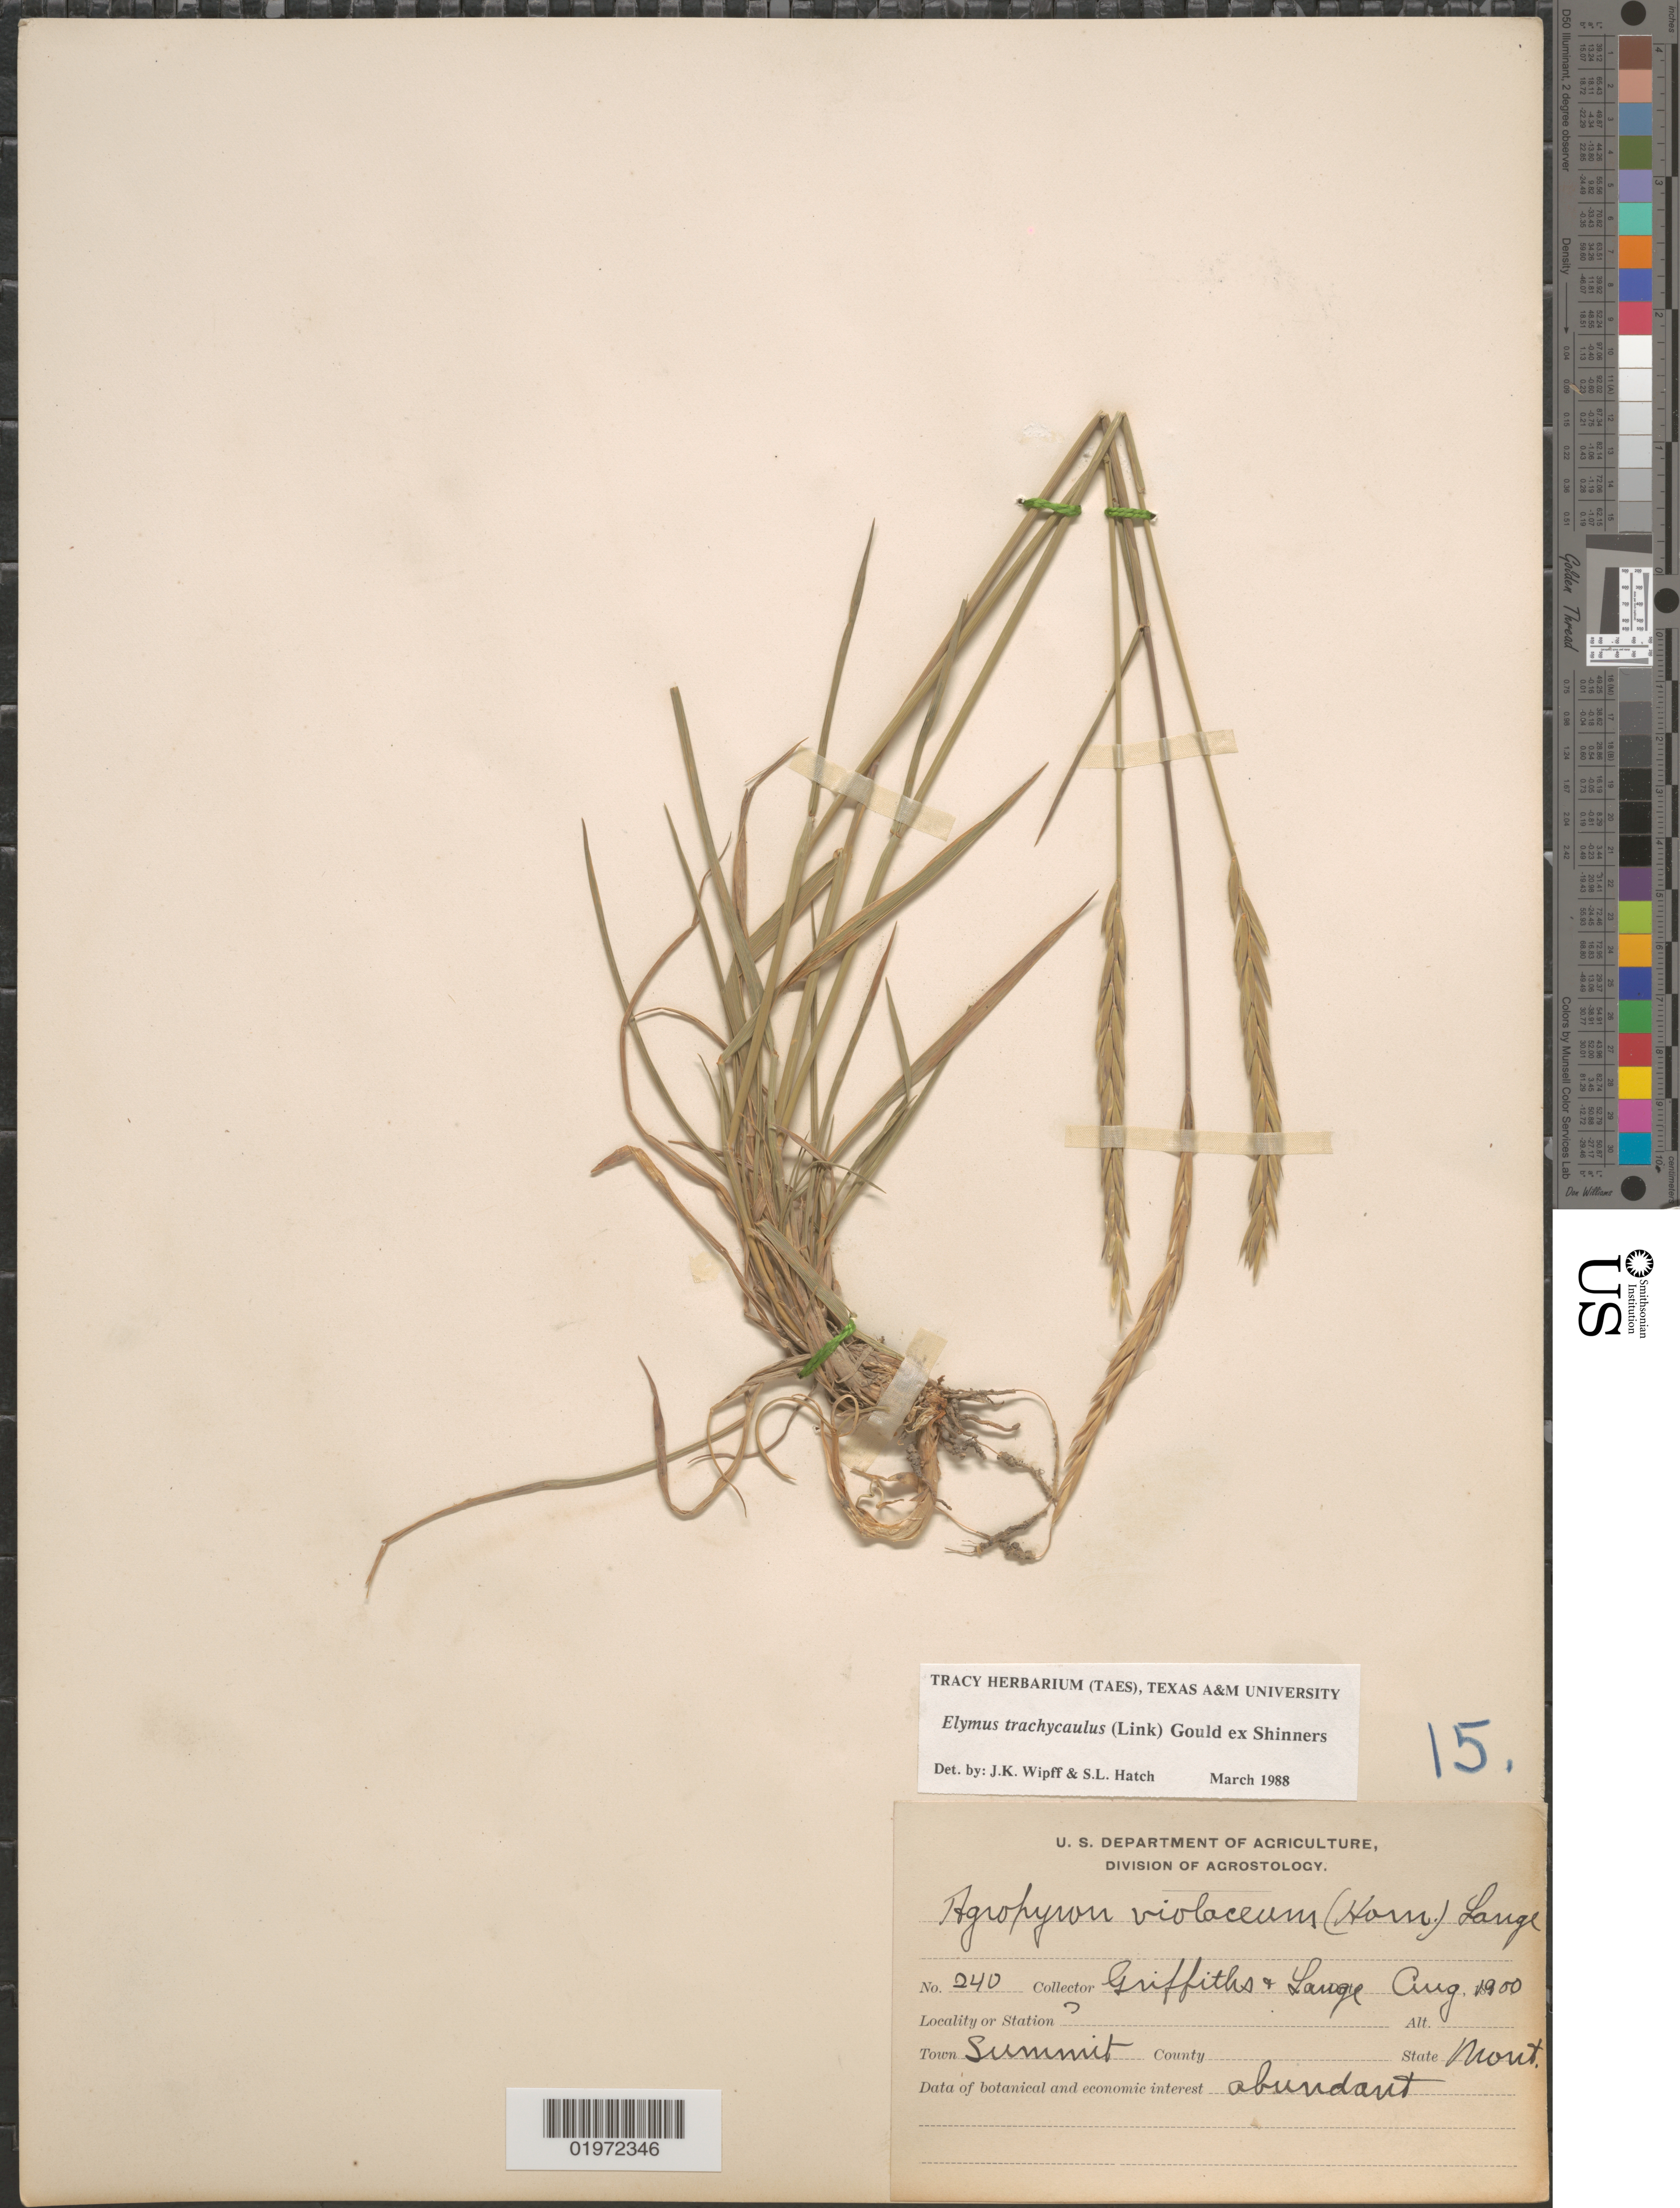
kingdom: Plantae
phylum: Tracheophyta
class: Liliopsida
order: Poales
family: Poaceae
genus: Elymus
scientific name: Elymus trachycaulus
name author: (Link) Gould ex Shinners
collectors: -- Griffiths & -- Lange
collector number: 240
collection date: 1900-08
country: United States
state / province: Montana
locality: Town Summit.